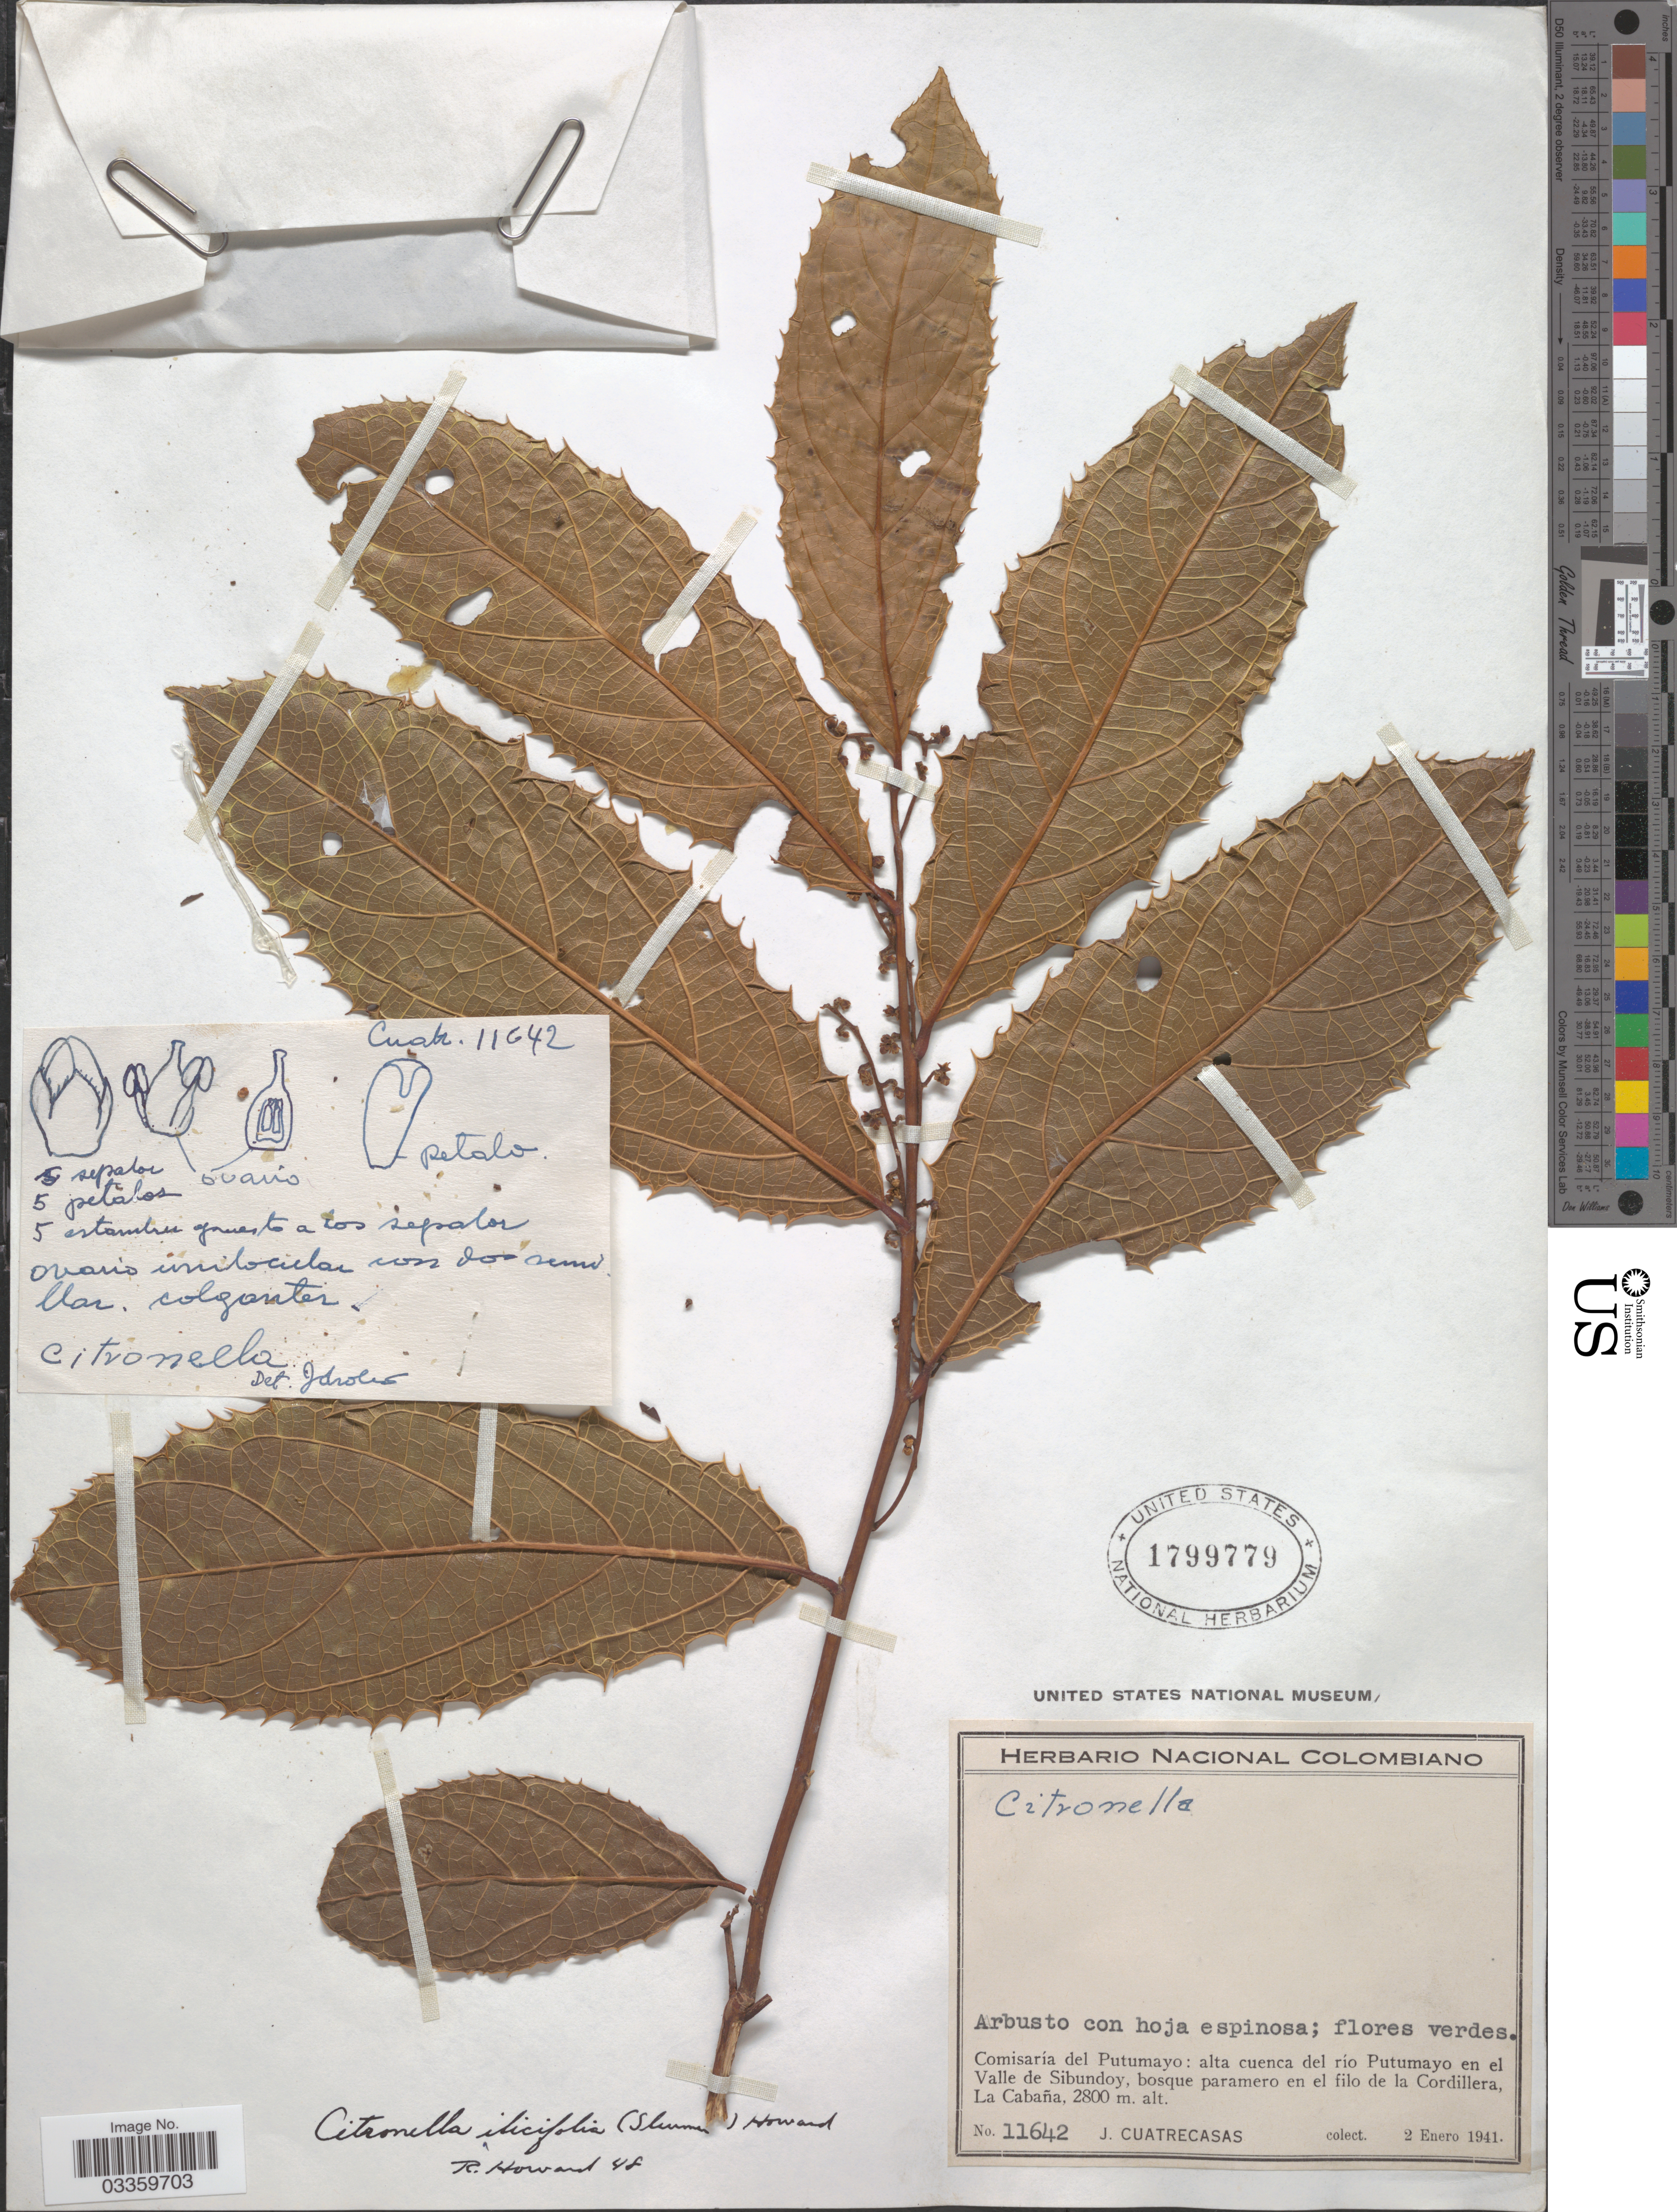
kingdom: Plantae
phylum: Tracheophyta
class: Magnoliopsida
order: Cardiopteridales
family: Cardiopteridaceae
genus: Citronella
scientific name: Citronella ilicifolia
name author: (Sleumer) R.A. Howard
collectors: J. Cuatrecasas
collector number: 11642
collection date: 1941-01-02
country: Colombia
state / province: Putumayo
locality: Comisaría del Putumayo: Alta cuenca del rio Putumayo en el Valle de Sibundoy, bosque paramero en el filo de la Cordillera, La Cabaña.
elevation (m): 2800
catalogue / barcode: US 1799779